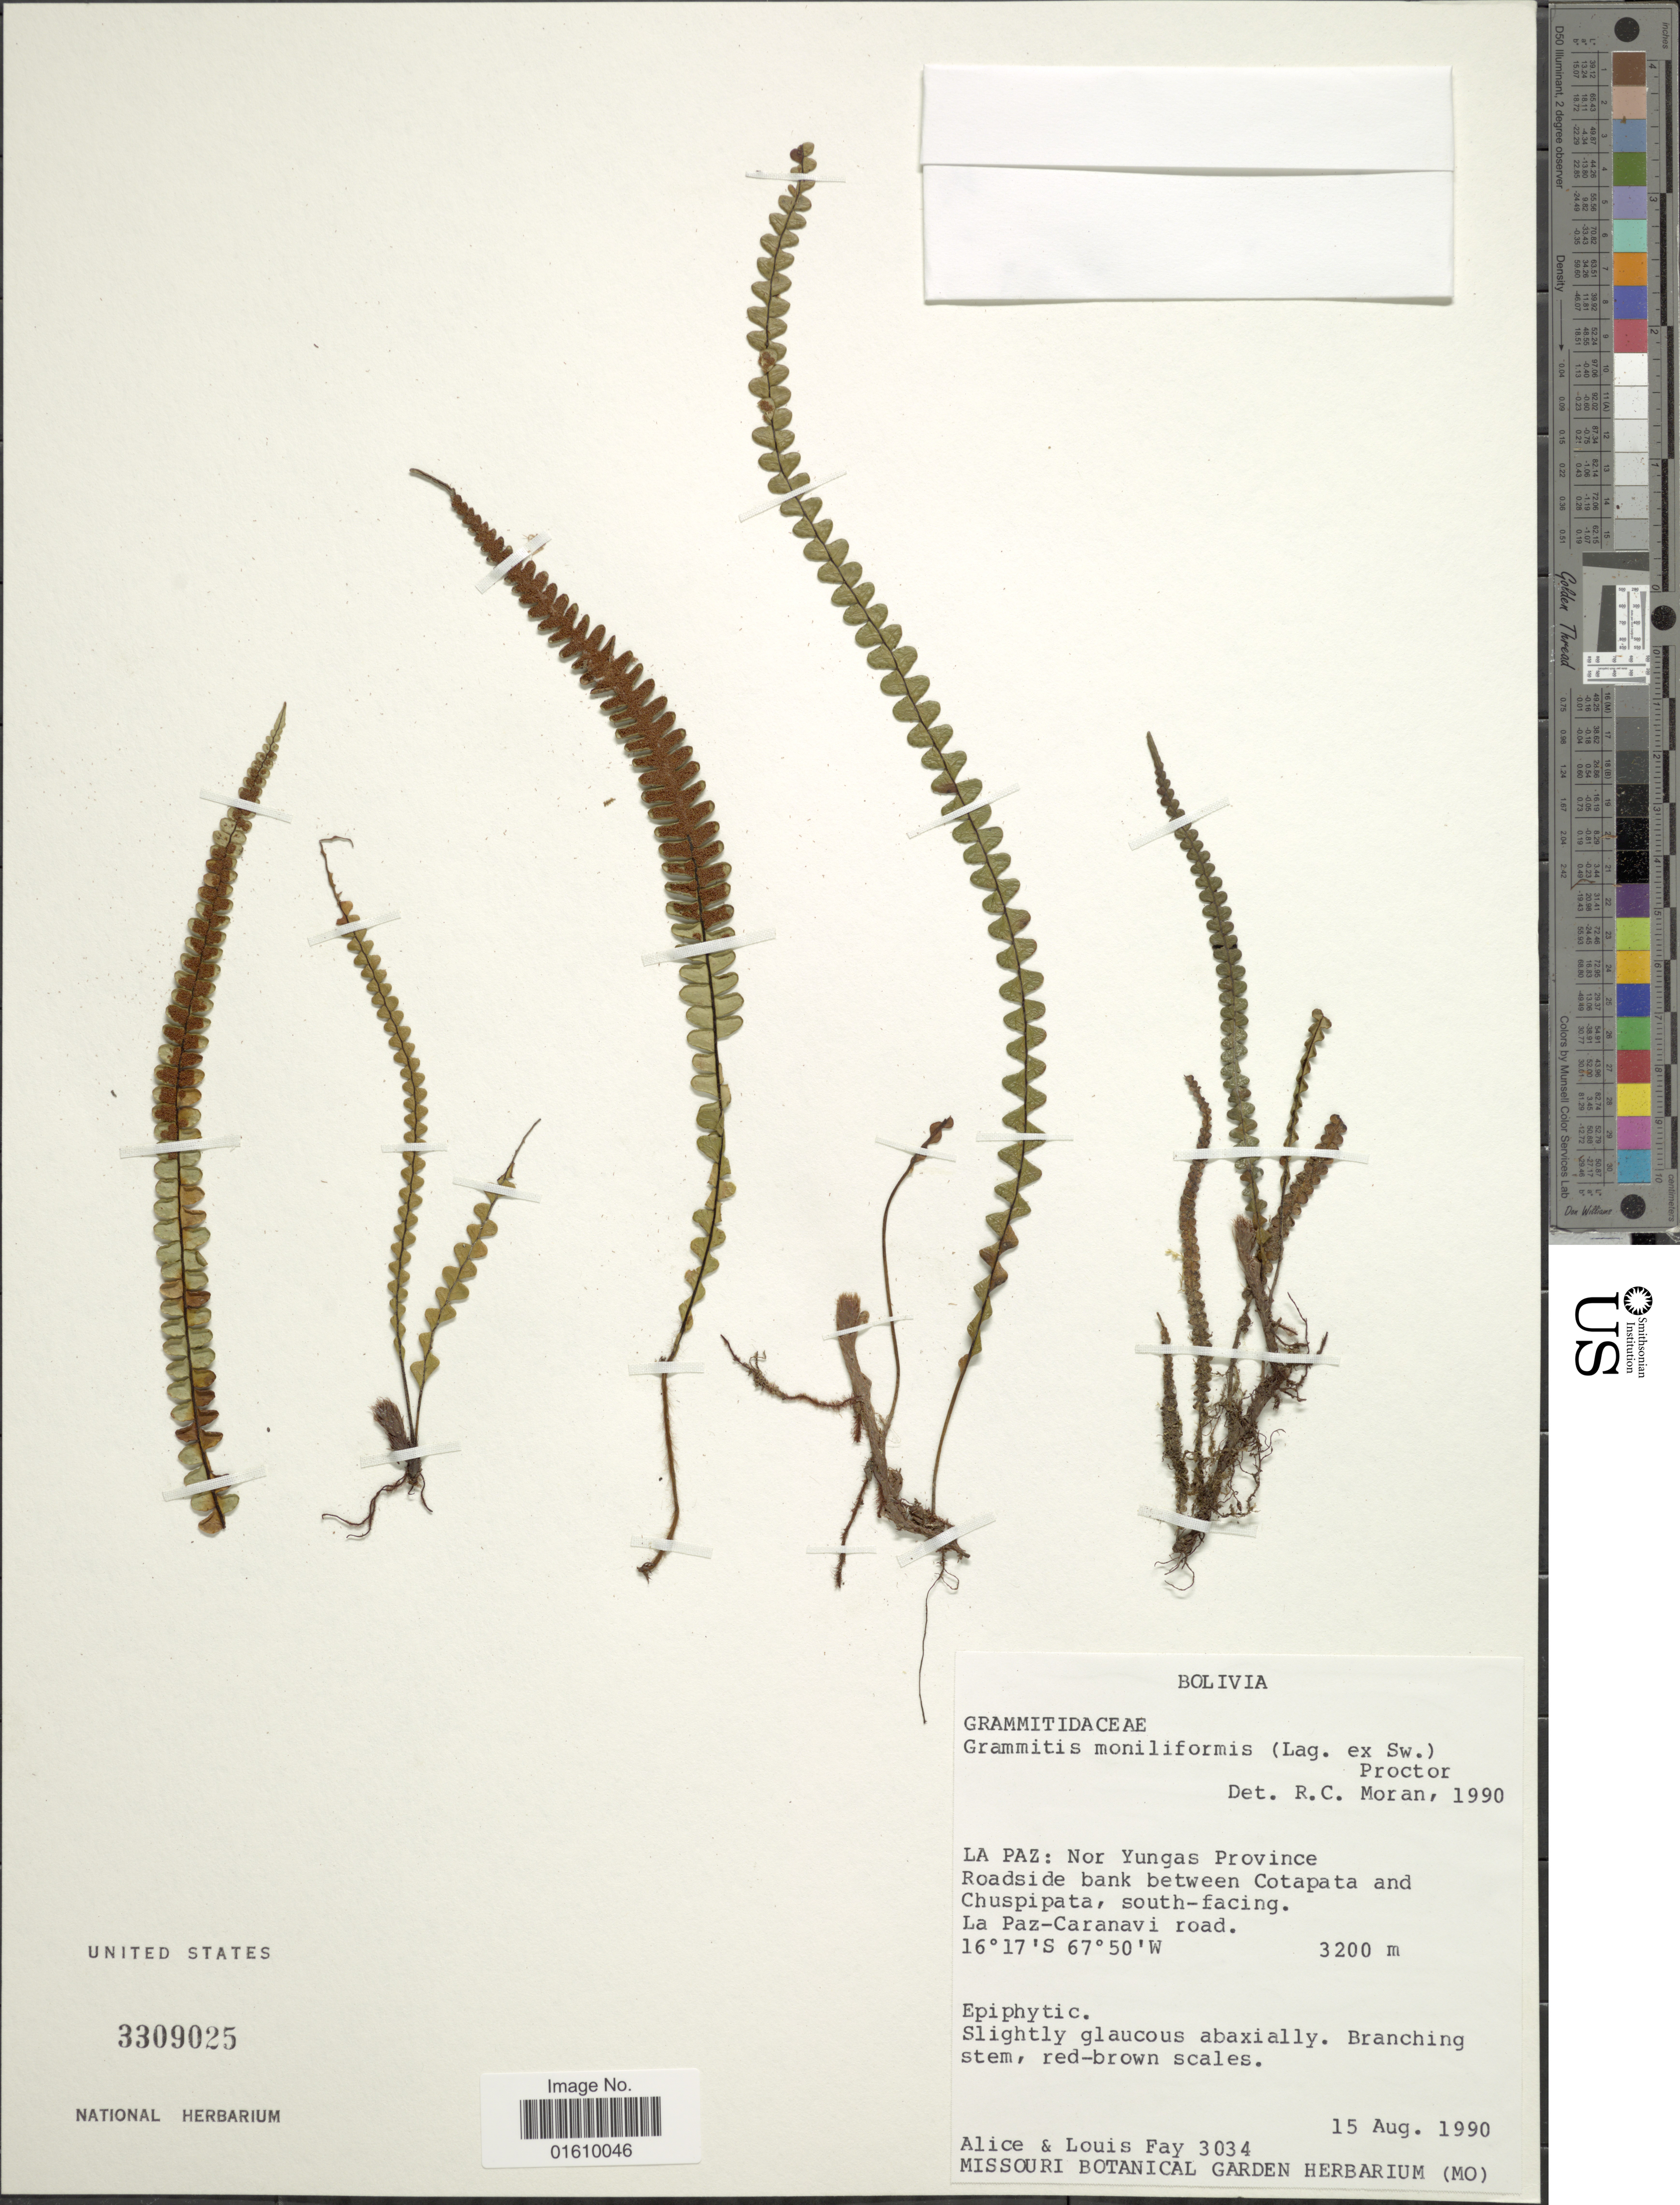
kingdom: Plantae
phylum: Tracheophyta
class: Polypodiopsida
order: Polypodiales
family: Polypodiaceae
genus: Melpomene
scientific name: Melpomene moniliformis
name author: (Lag. ex Sw.) A.R. Sm. & R.C. Moran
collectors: A. Fay & L. Fay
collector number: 3034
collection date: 1990-08-15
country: Bolivia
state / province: La Paz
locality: Nor Yungas Province, Roadside bank between Cotapata and Chuspipata, south - facing, La Paz - Caranavi road.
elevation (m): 3200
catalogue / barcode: US 3309025